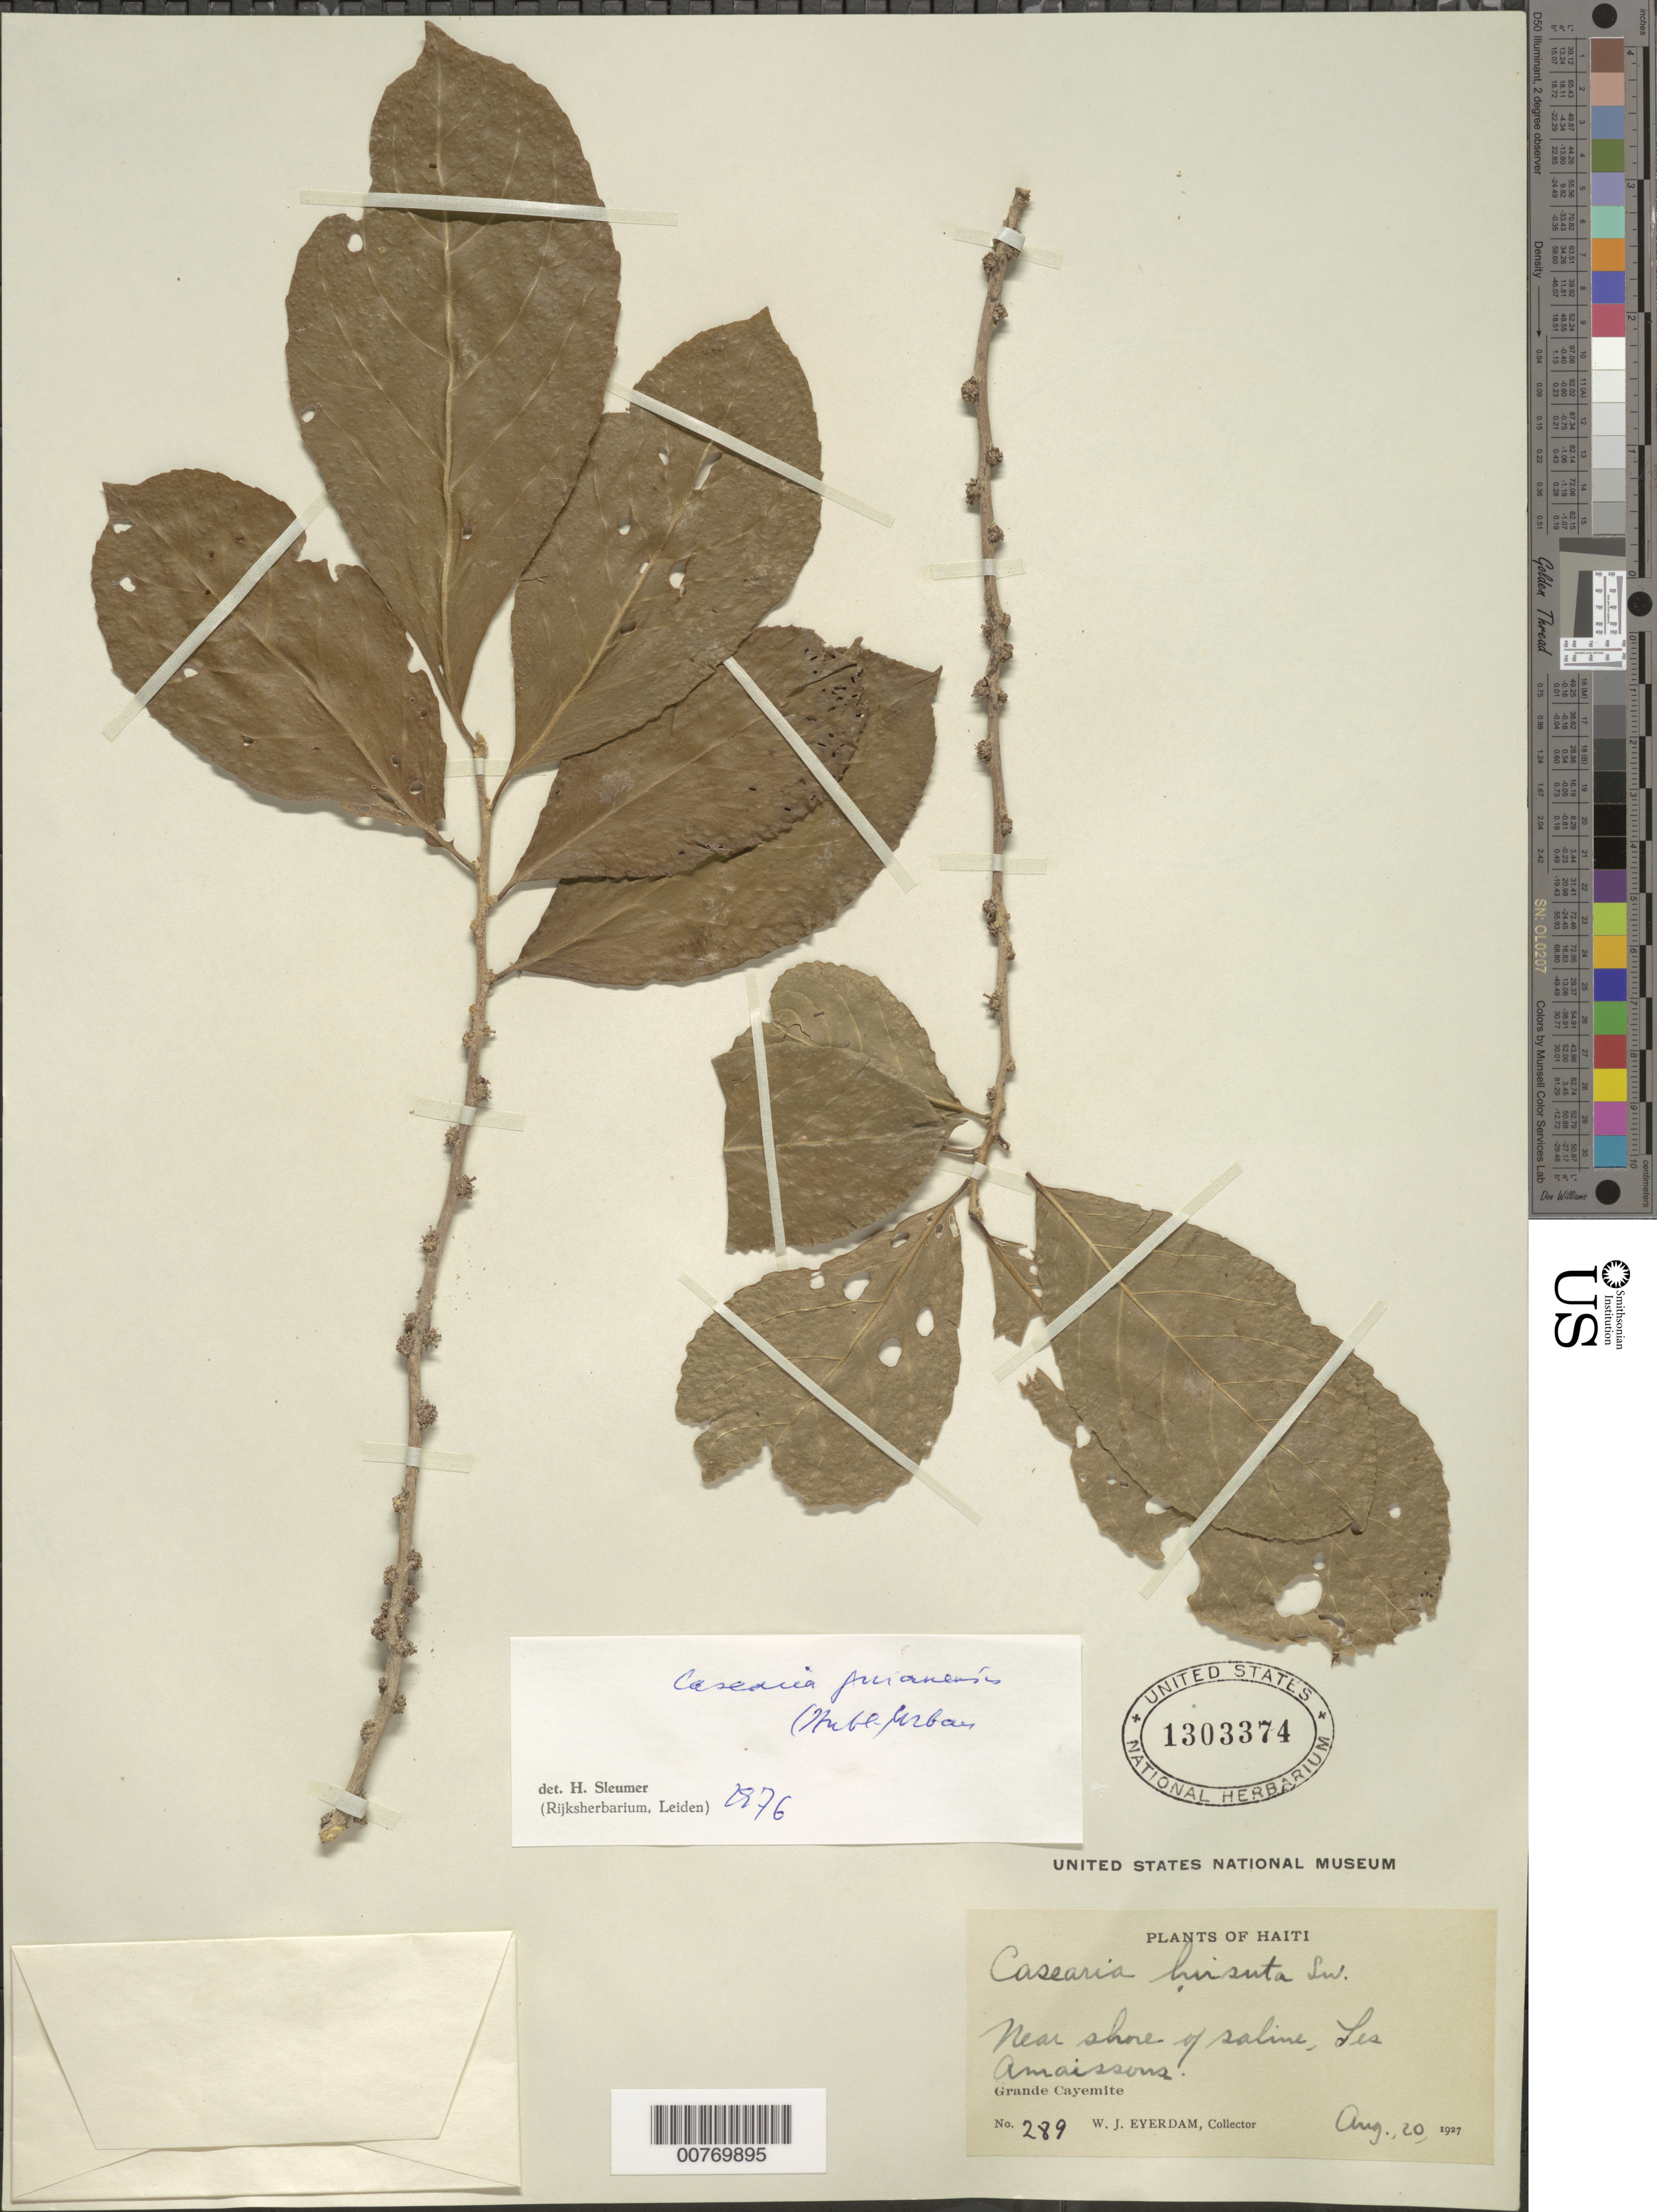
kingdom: Plantae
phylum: Tracheophyta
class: Magnoliopsida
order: Malpighiales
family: Salicaceae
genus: Casearia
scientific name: Casearia guianensis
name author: (Aubl.) Urb.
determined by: Sleumer, H. O.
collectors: W. J. Eyerdam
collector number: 289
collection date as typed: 20 Aug 1927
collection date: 1927-08-20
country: Haiti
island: Hispaniola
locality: Grande Cayemite, Les Amaissons.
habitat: Near shore of saline.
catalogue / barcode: US 1303374